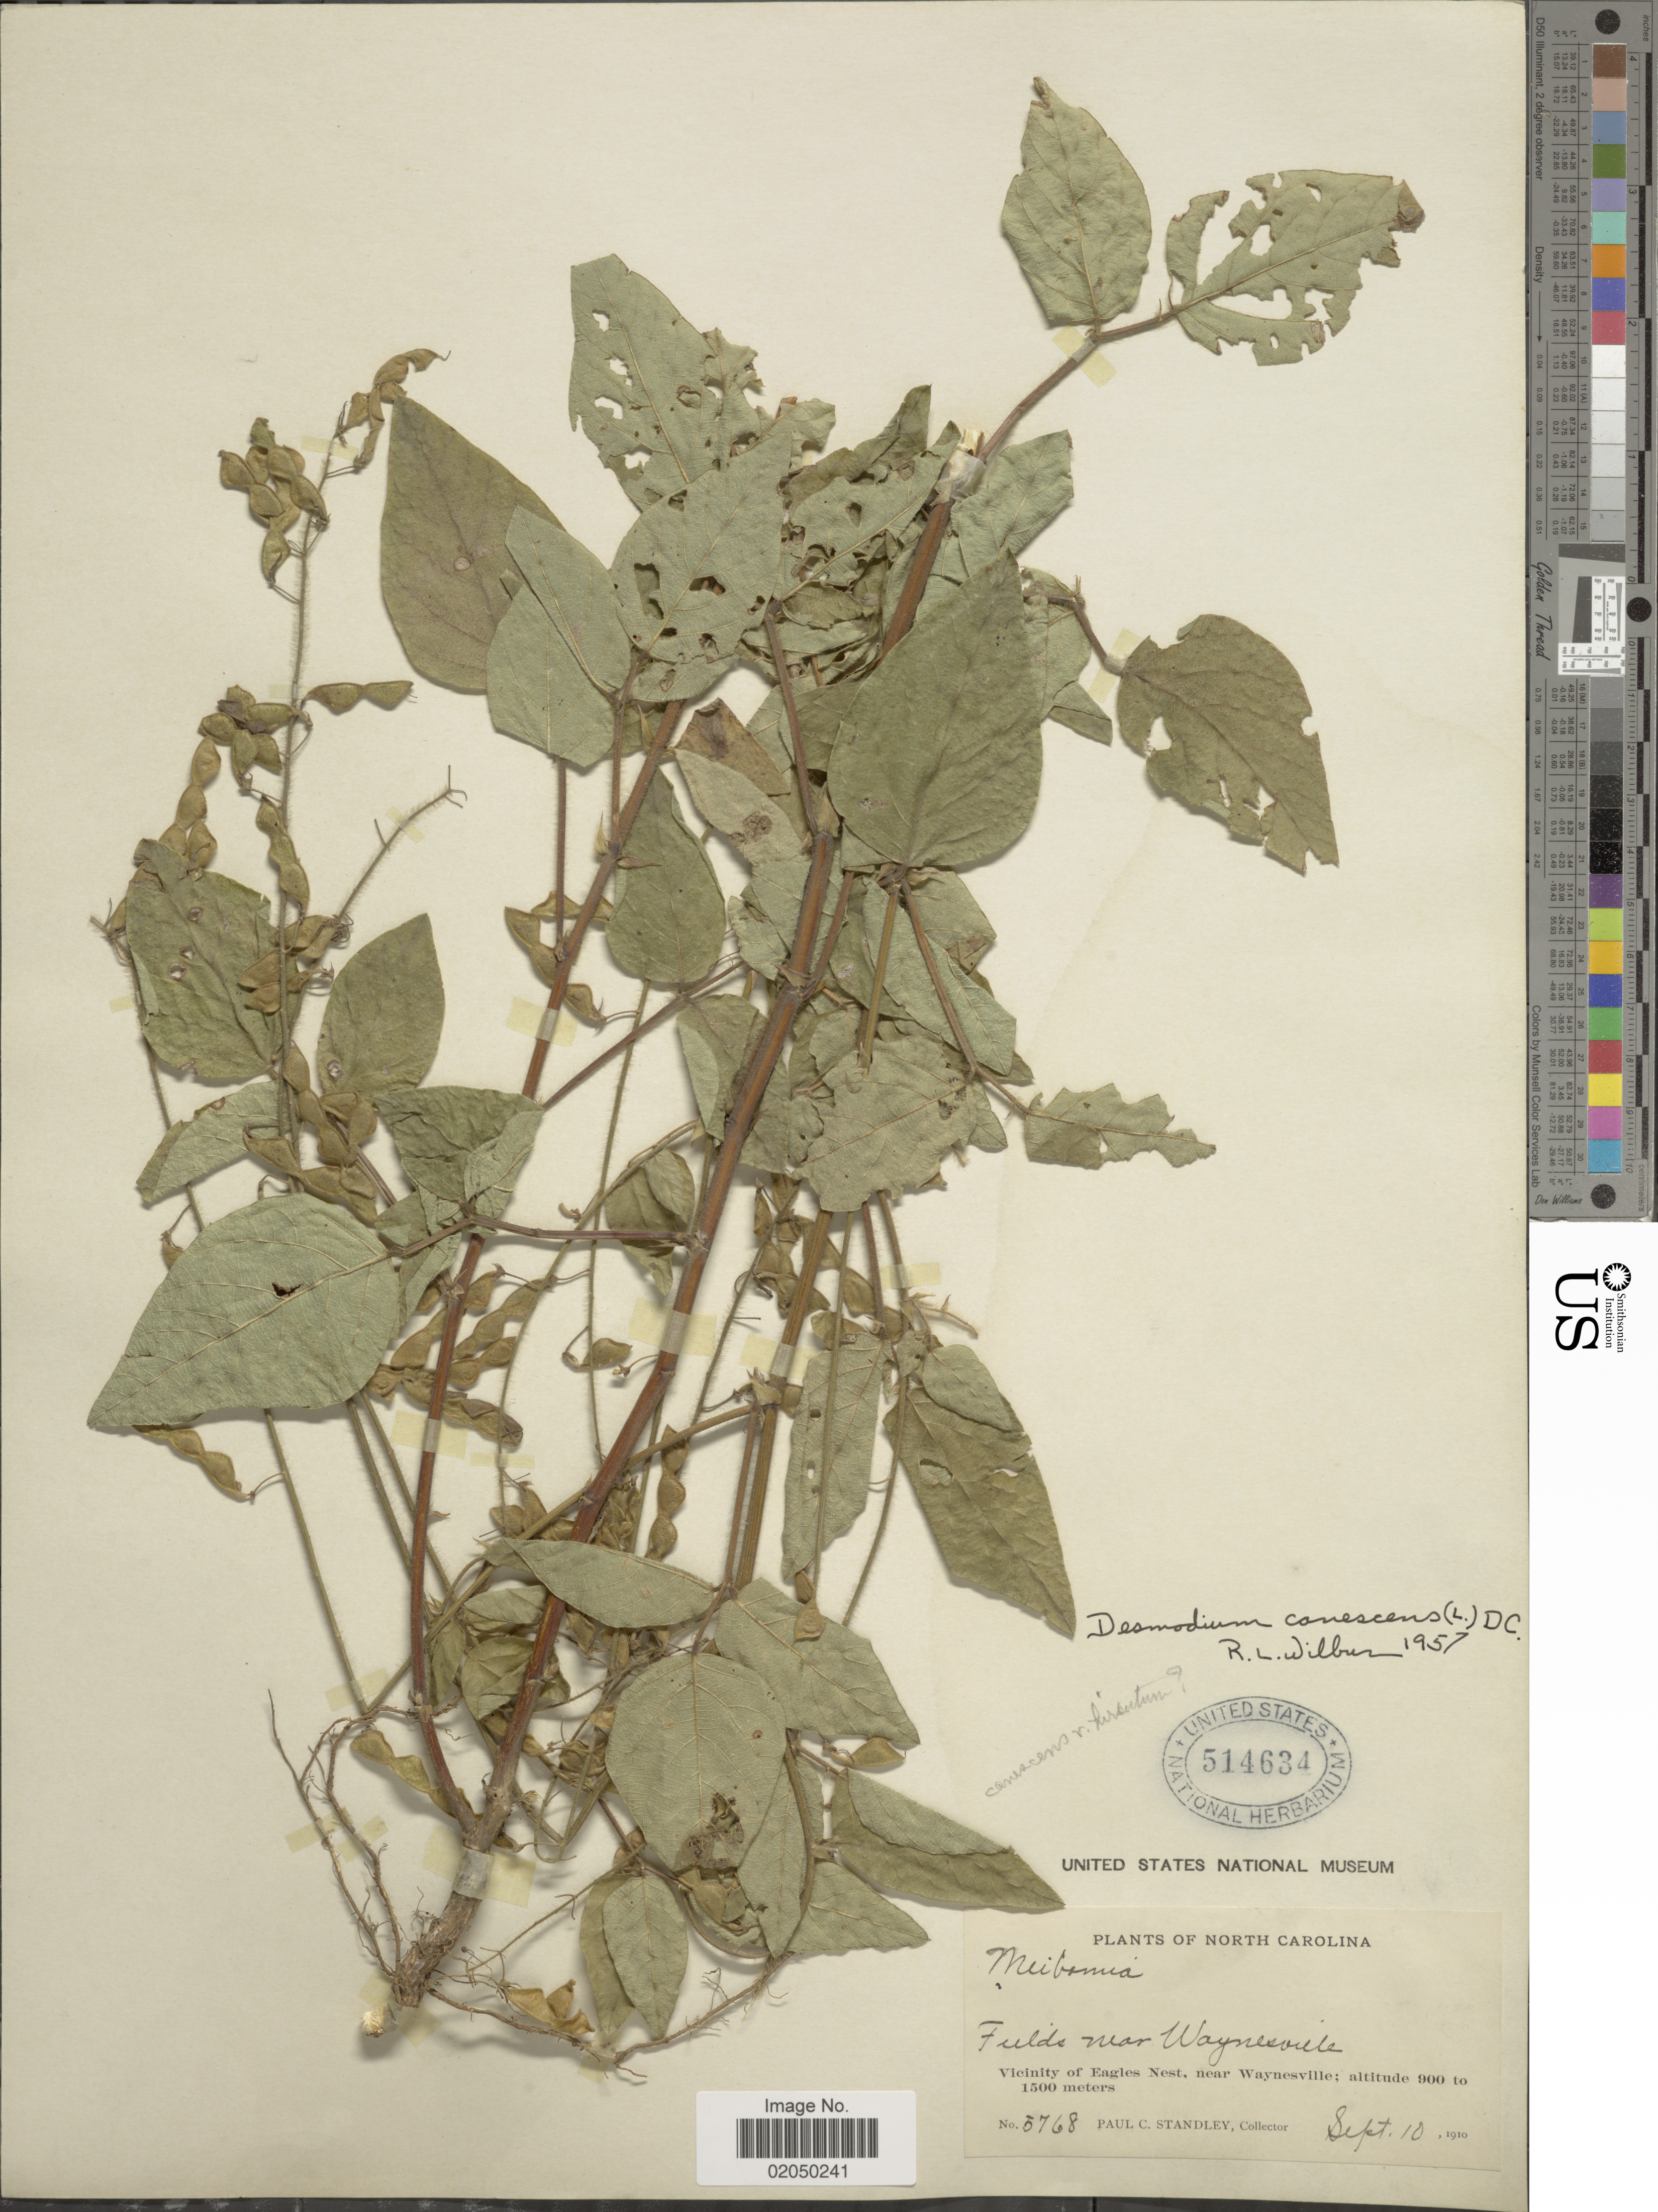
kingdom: Plantae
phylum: Tracheophyta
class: Magnoliopsida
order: Fabales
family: Fabaceae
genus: Desmodium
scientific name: Desmodium canescens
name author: (L.) DC.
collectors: P. C. Standley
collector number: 5768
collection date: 1910-09-10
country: United States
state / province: North Carolina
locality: Fields near Waynesville, Vicinity of Eagles Nest, near Waynesville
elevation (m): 900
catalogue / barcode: US 514634